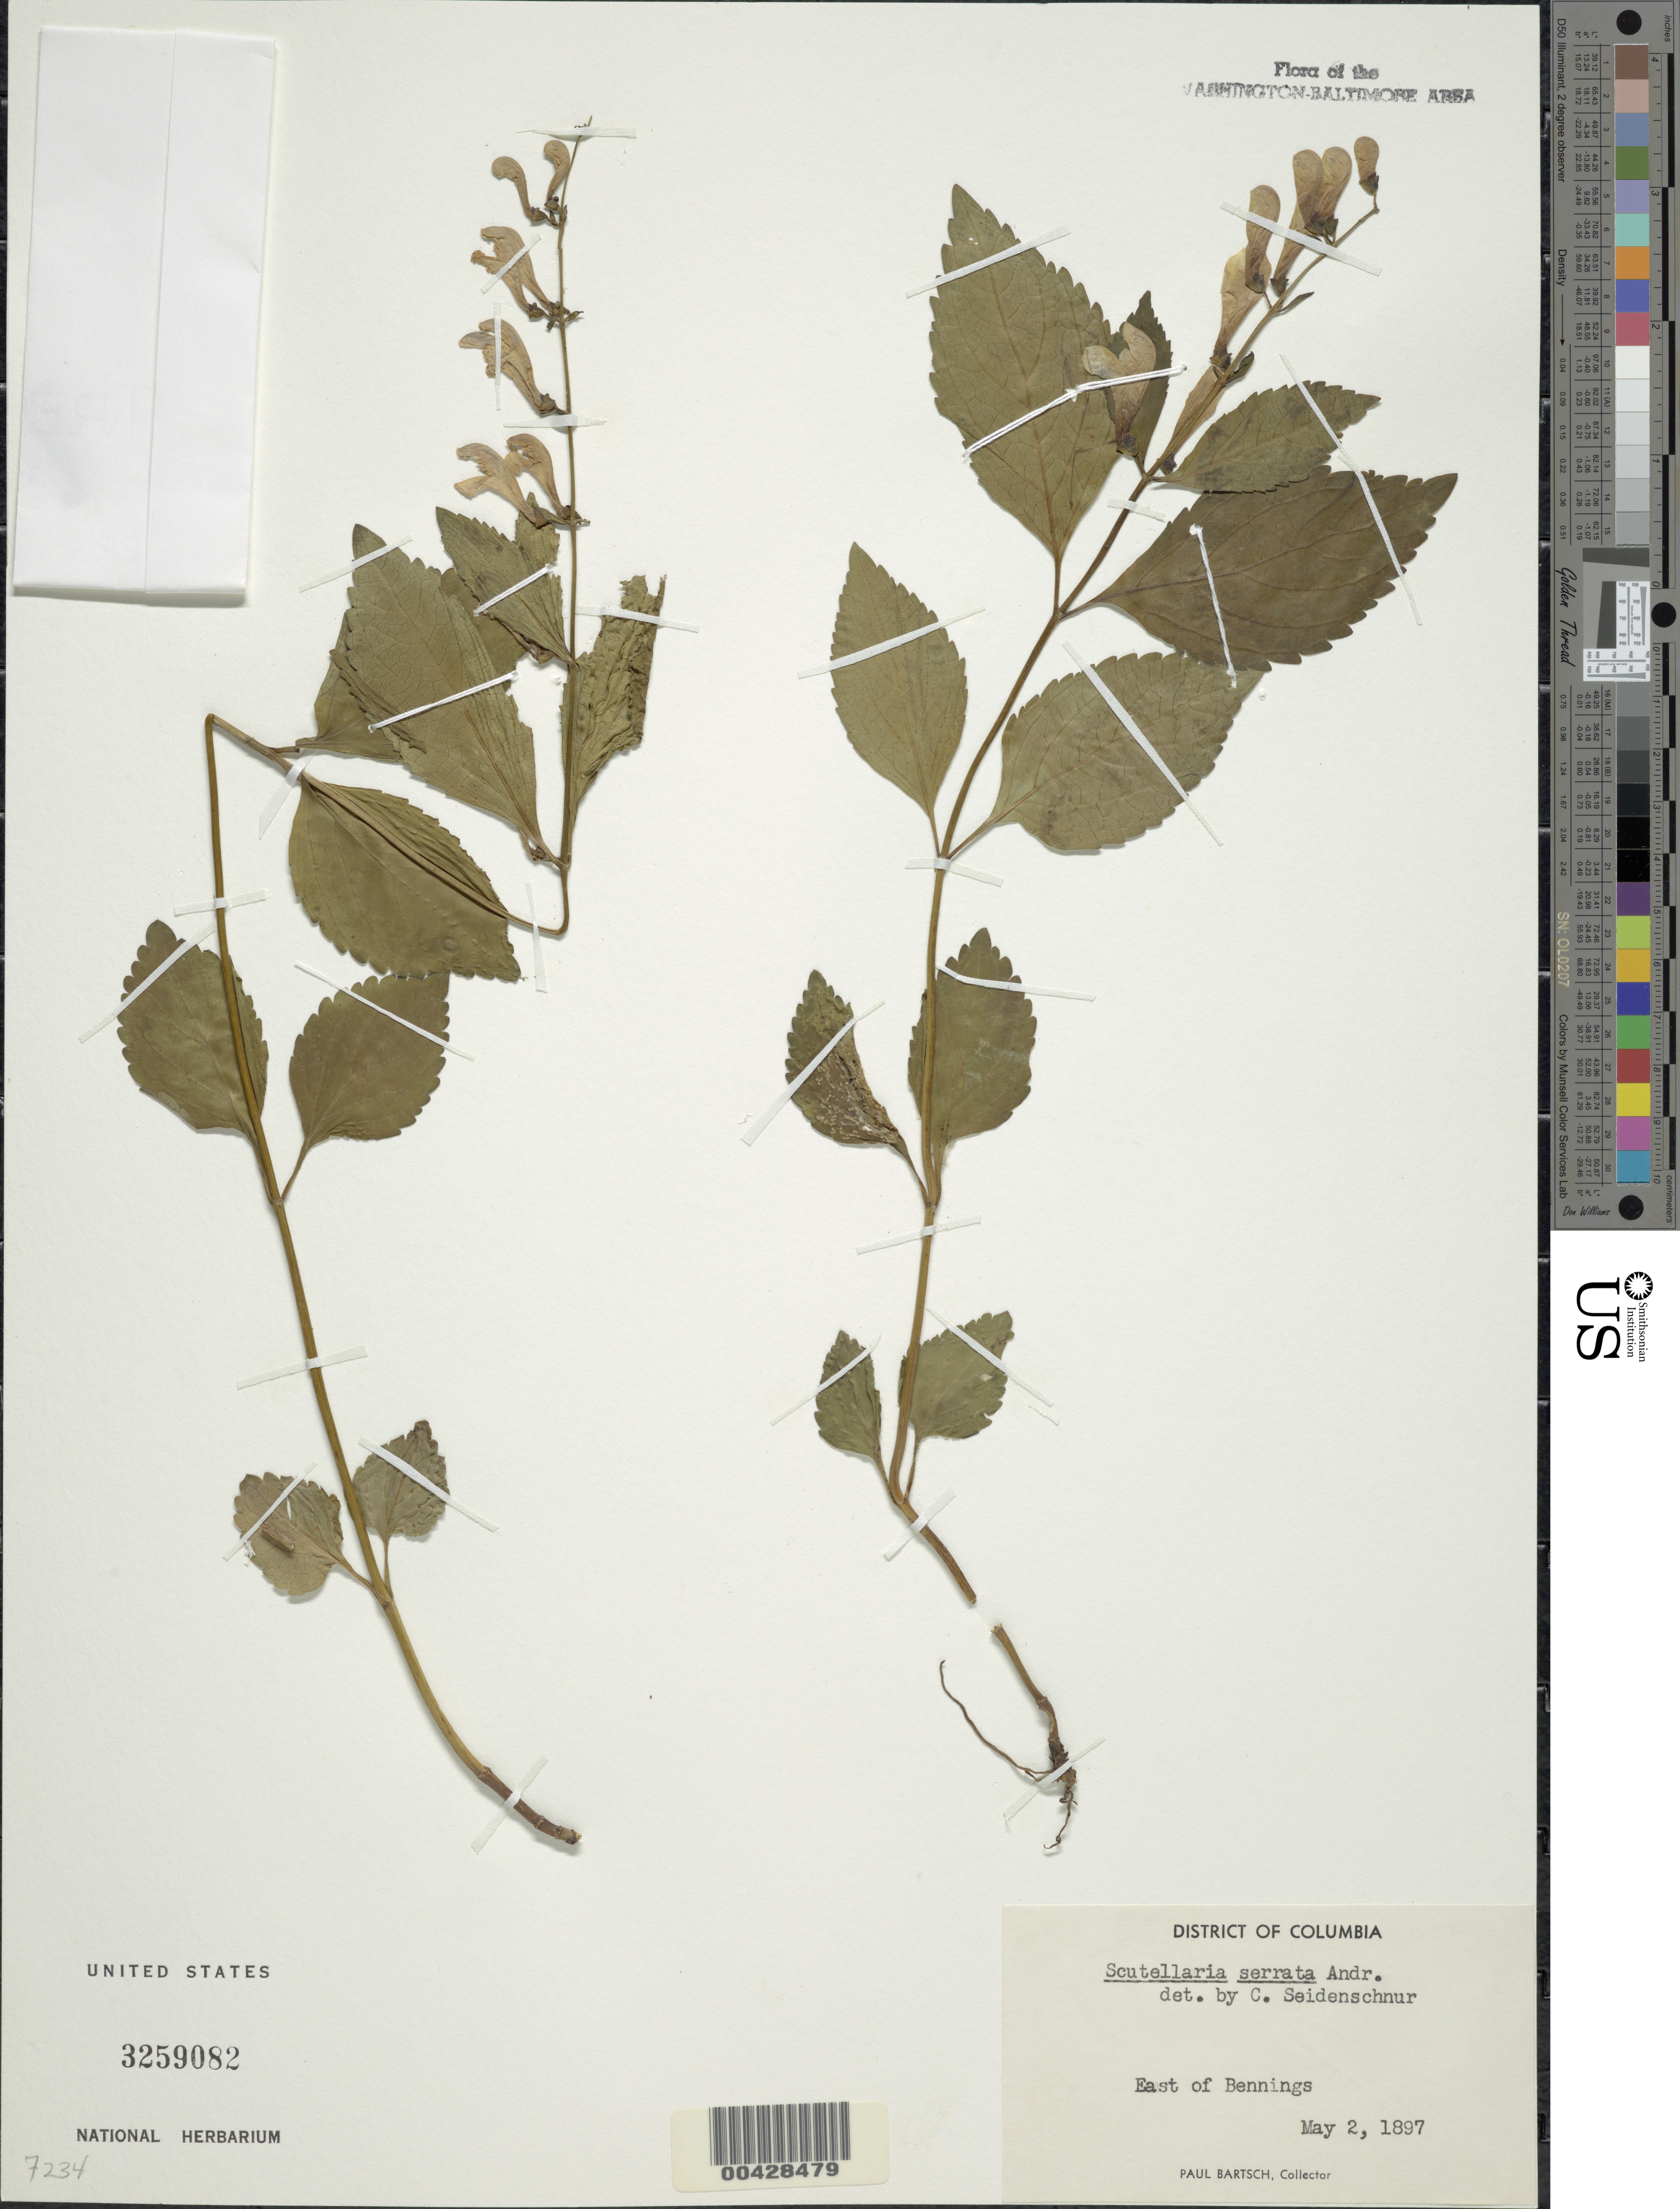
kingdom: Plantae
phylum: Tracheophyta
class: Magnoliopsida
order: Lamiales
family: Lamiaceae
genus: Scutellaria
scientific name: Scutellaria serrata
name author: Andrews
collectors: P. Bartsch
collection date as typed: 02 May 1897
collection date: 1897-05-02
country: United States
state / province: District of Columbia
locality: E of Benning's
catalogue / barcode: US 3259082